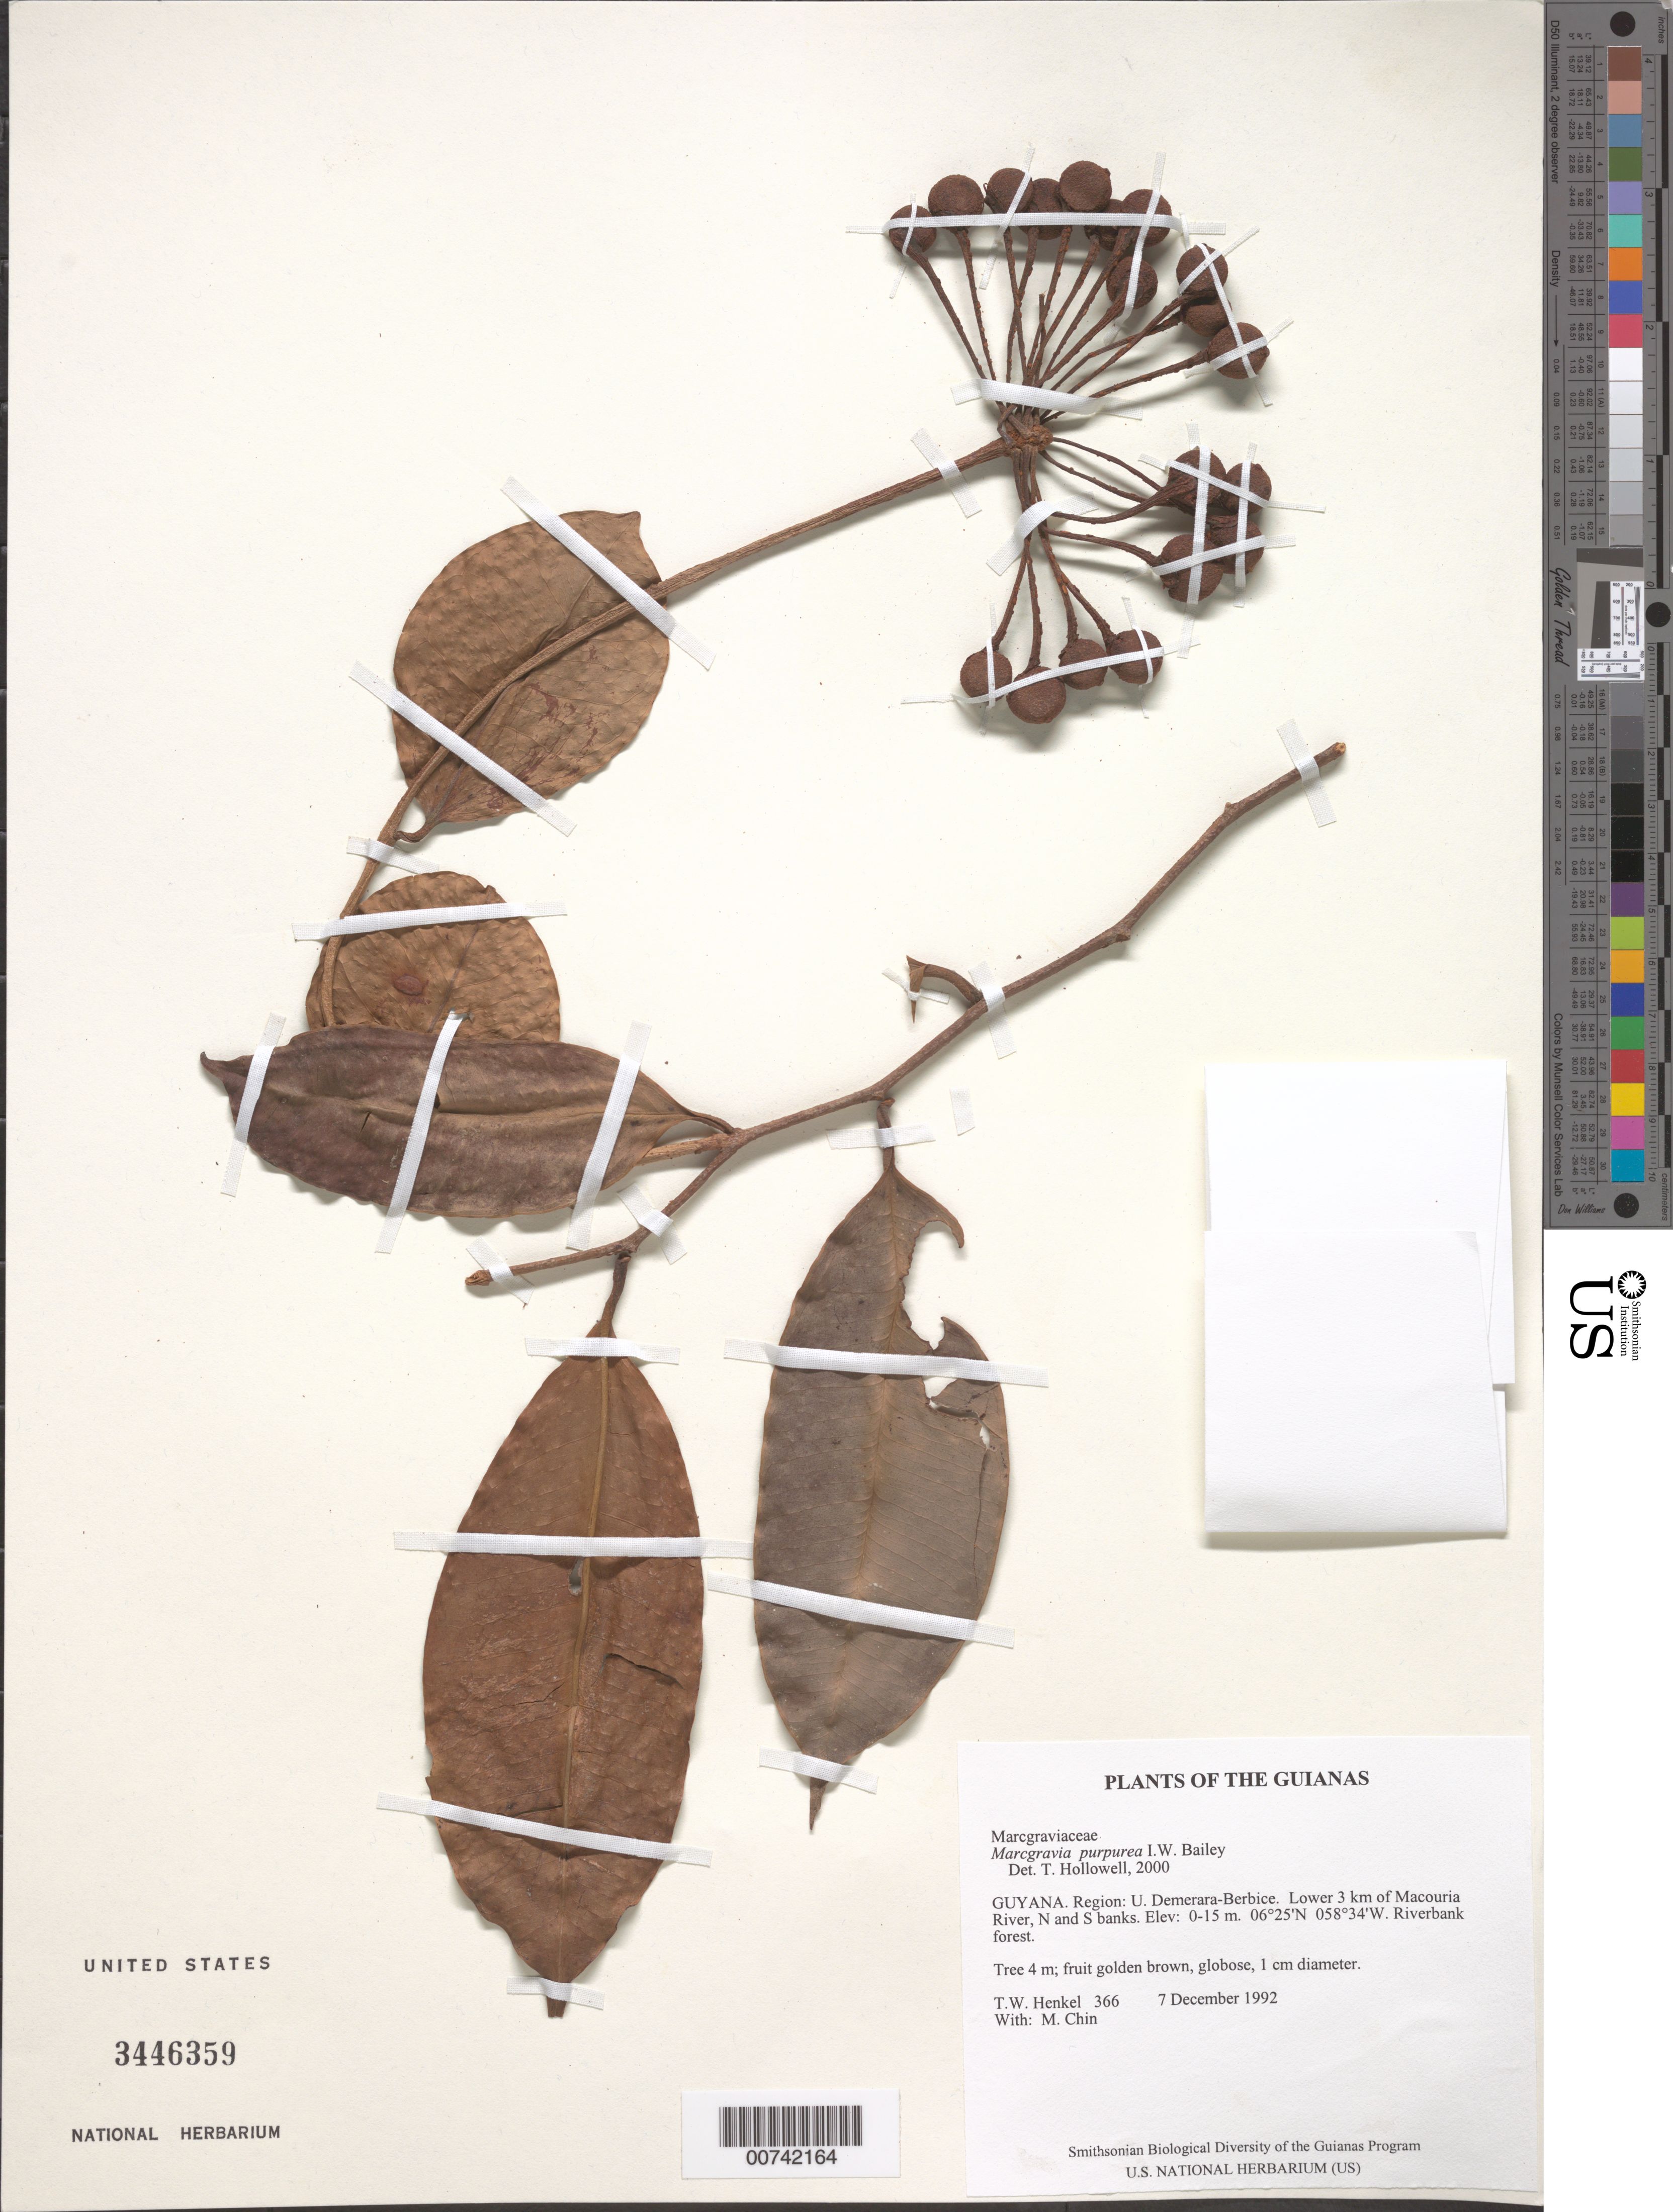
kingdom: Plantae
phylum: Tracheophyta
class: Magnoliopsida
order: Ericales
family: Marcgraviaceae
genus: Marcgravia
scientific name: Marcgravia purpurea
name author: I.W. Bailey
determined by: Hollowell, T. H., (BOT), Smithsonian Institution - National Museum of Natural History (UNITED STATES)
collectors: T. Henkel & M. Chin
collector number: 366 A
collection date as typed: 7 December 1992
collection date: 1992-12-07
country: Guyana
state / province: U. Demerara-Berbice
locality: Lower 3 km of Macouria River, N and S banks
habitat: Riverbank forest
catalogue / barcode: US 3446359